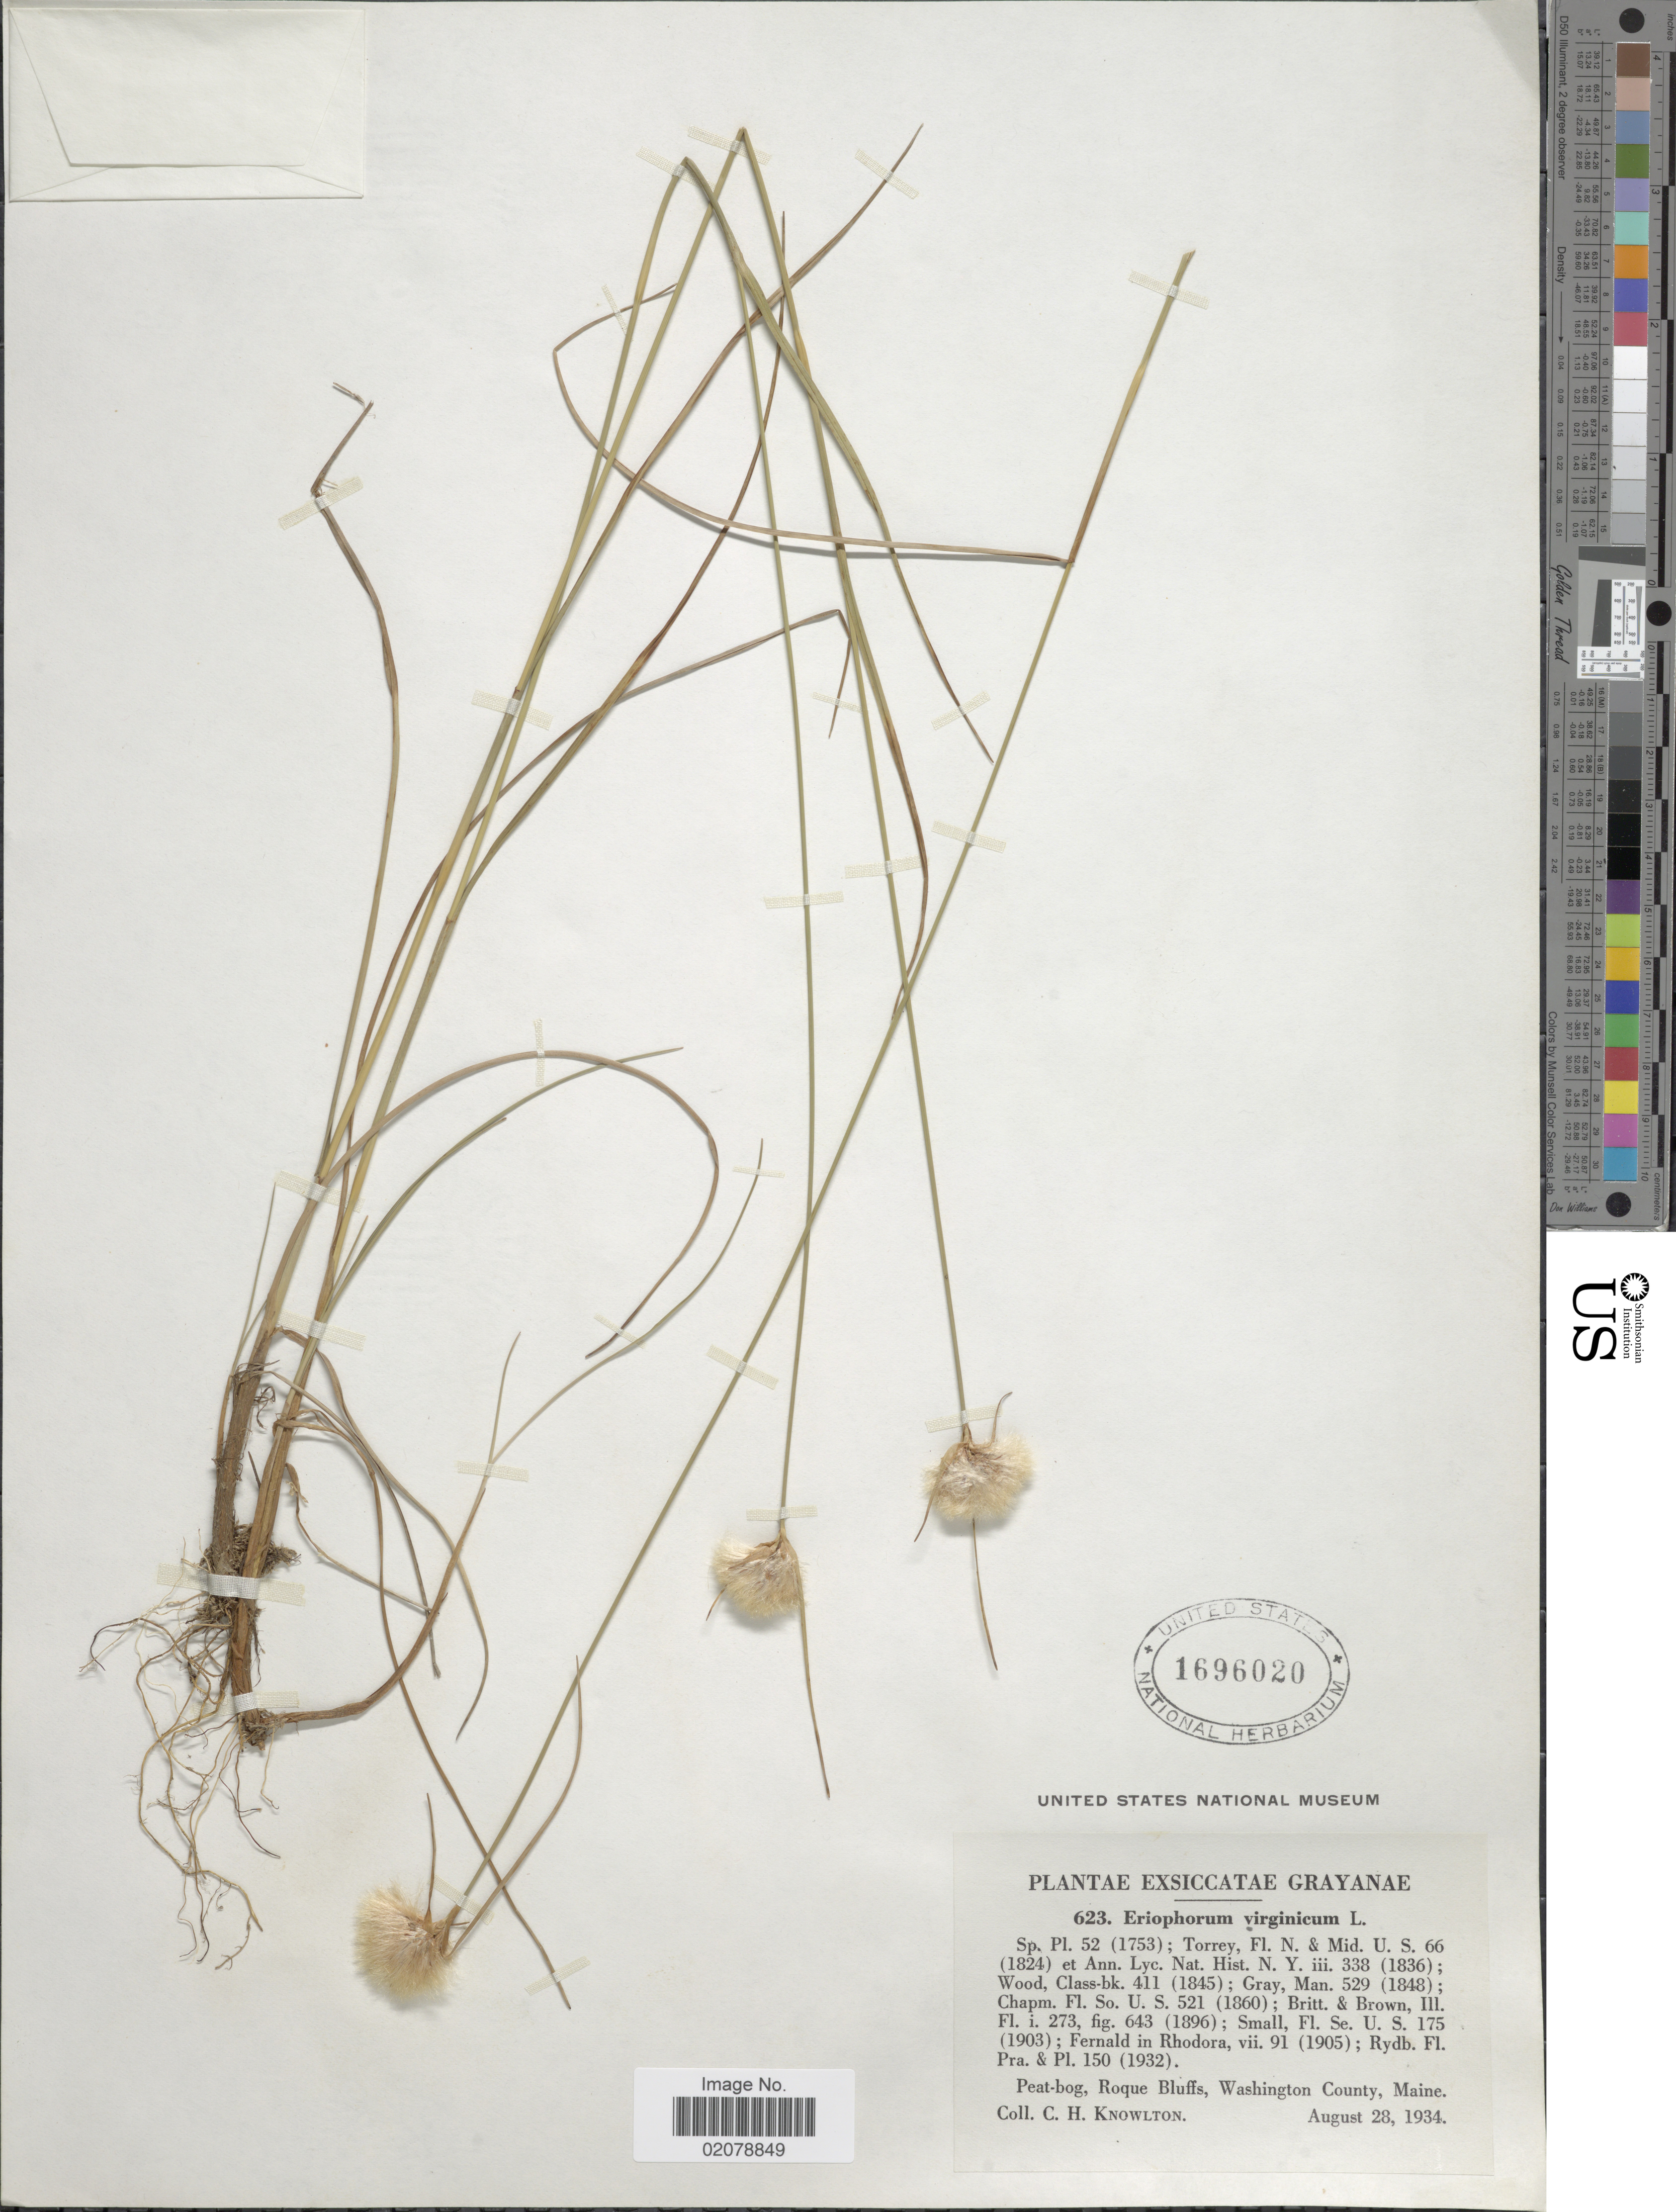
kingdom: Plantae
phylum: Tracheophyta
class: Liliopsida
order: Poales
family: Cyperaceae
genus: Eriophorum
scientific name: Eriophorum virginicum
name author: L.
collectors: C. H. Knowlton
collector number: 623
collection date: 1934-08-28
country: United States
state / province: Maine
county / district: Washington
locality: Grayanae. Roque Bluffs, Washington County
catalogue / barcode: US 1696020